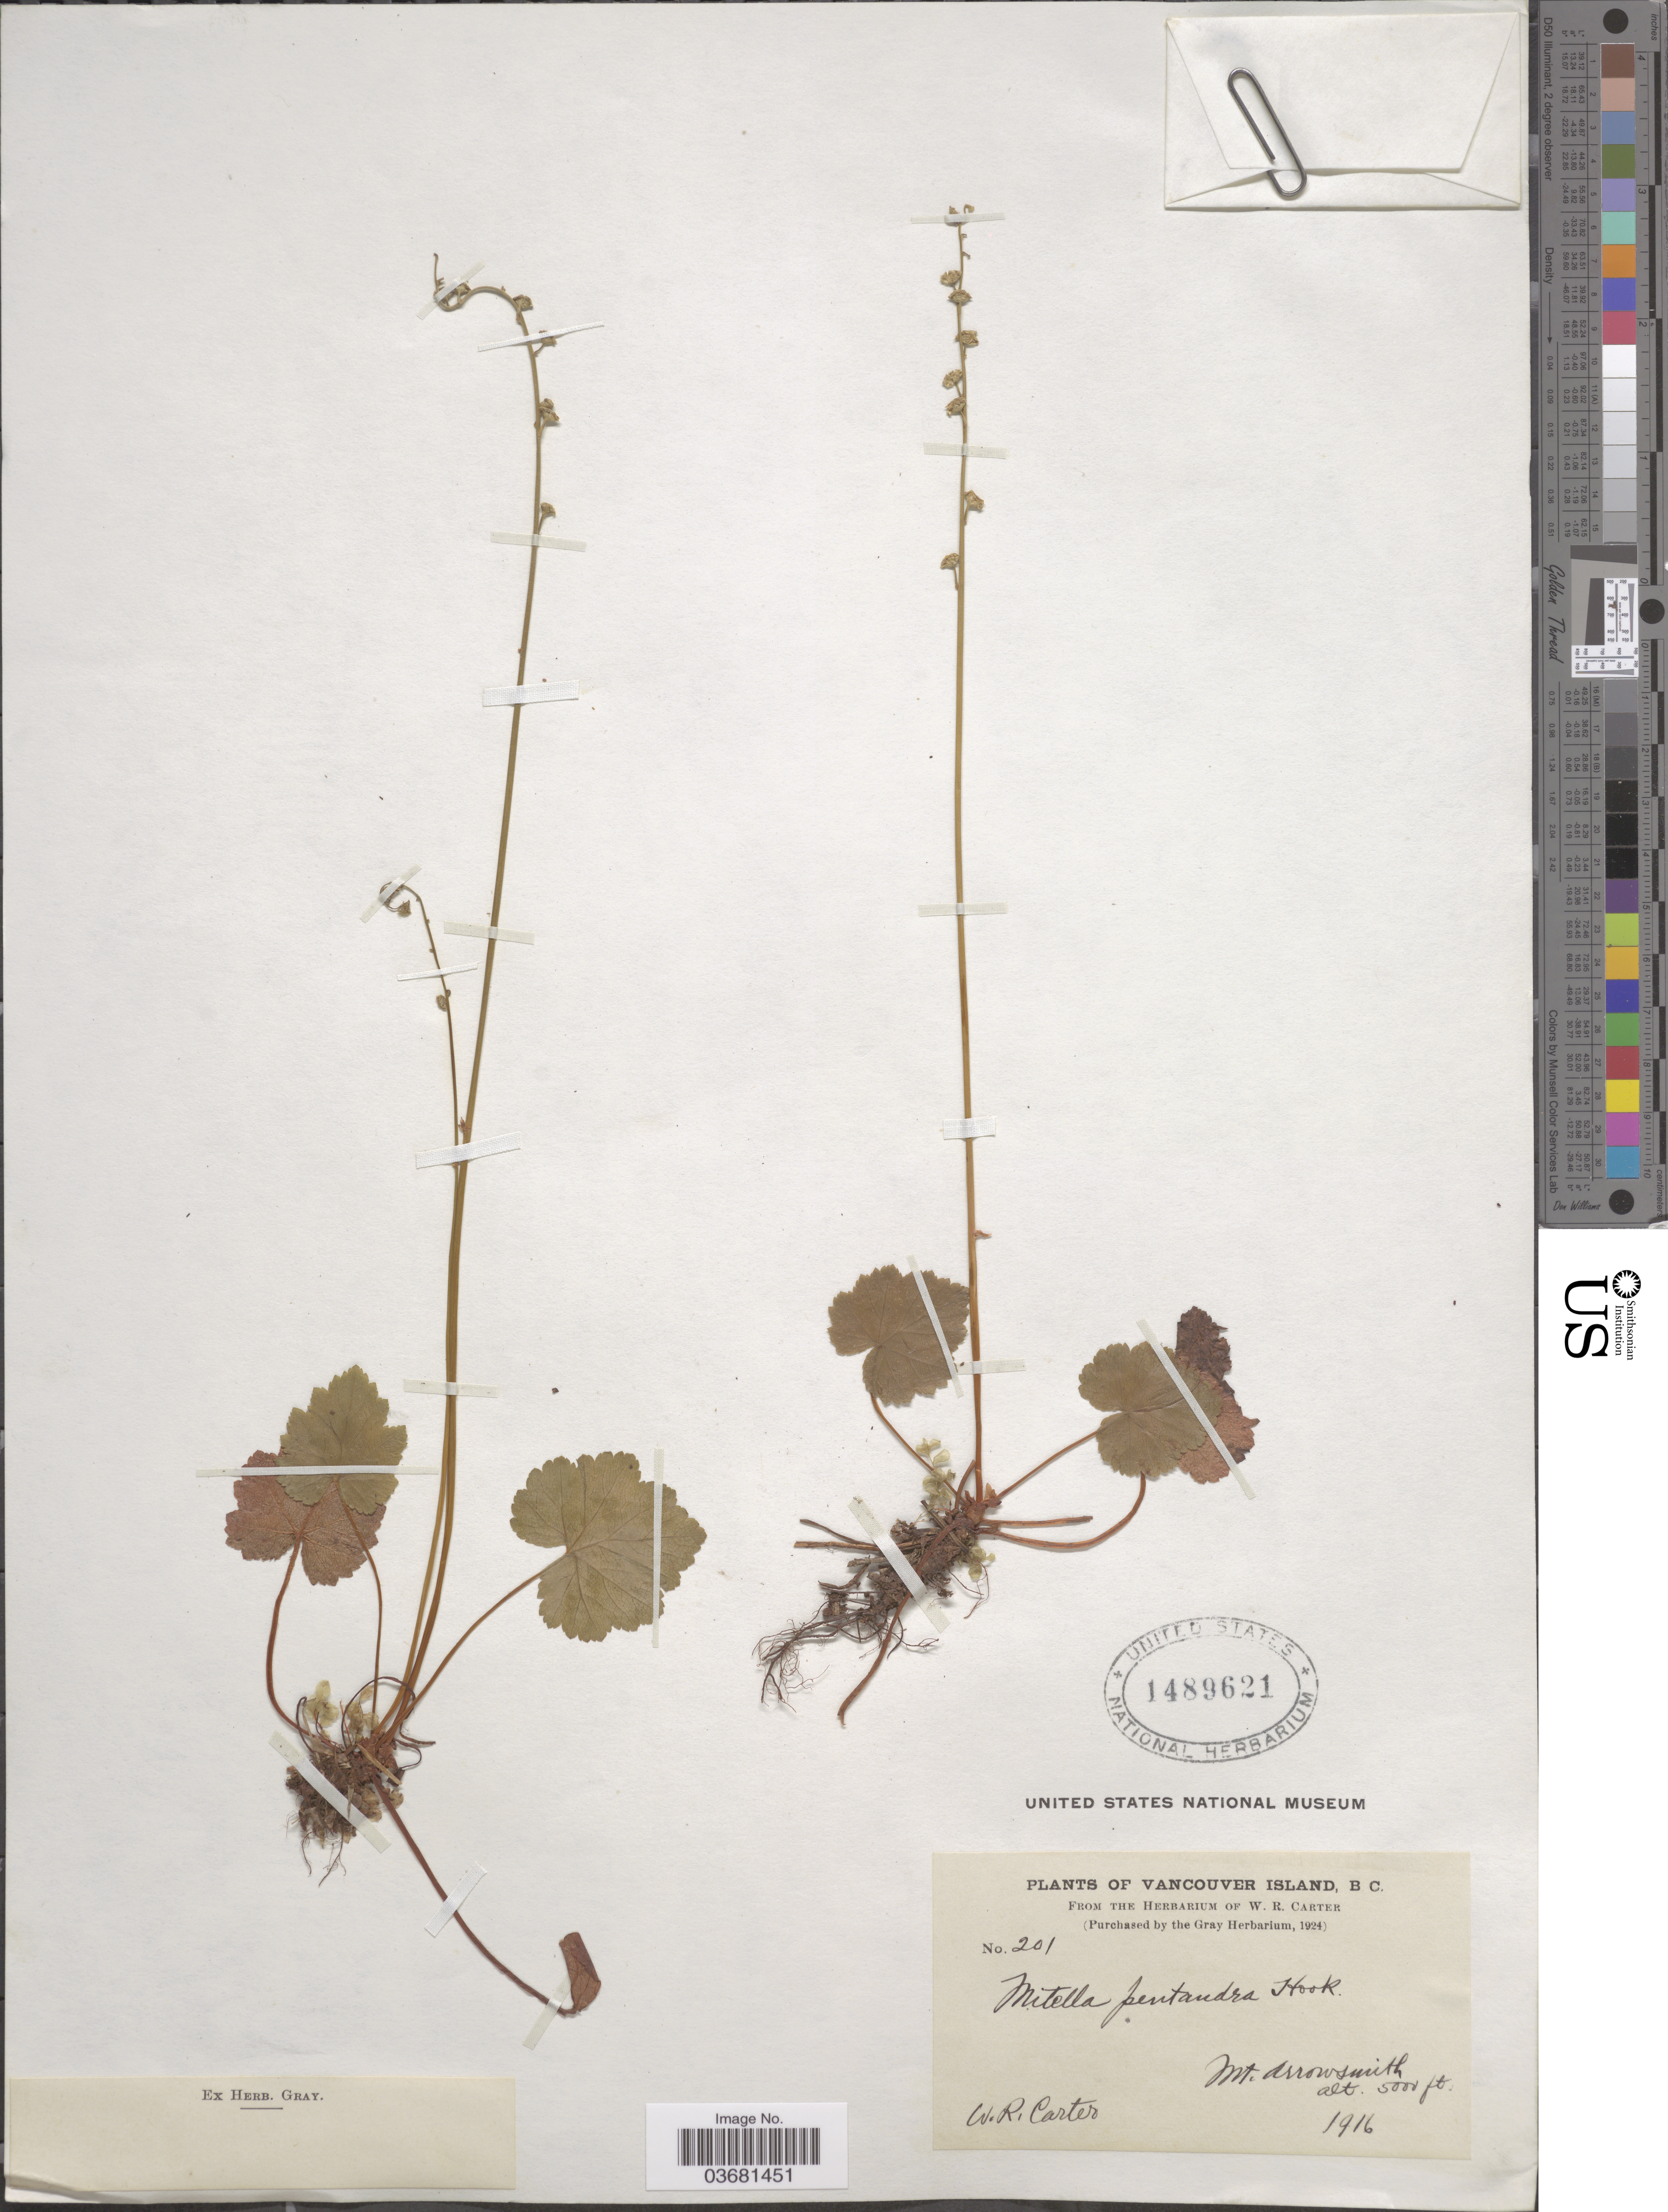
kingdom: Plantae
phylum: Tracheophyta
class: Magnoliopsida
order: Saxifragales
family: Saxifragaceae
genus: Mitella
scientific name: Mitella pentandra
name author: Hook.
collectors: W. R. Carter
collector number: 201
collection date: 1916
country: Canada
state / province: British Columbia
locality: Vancouver Island. Mt. Arrowsmith.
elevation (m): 1524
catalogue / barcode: US 1489621